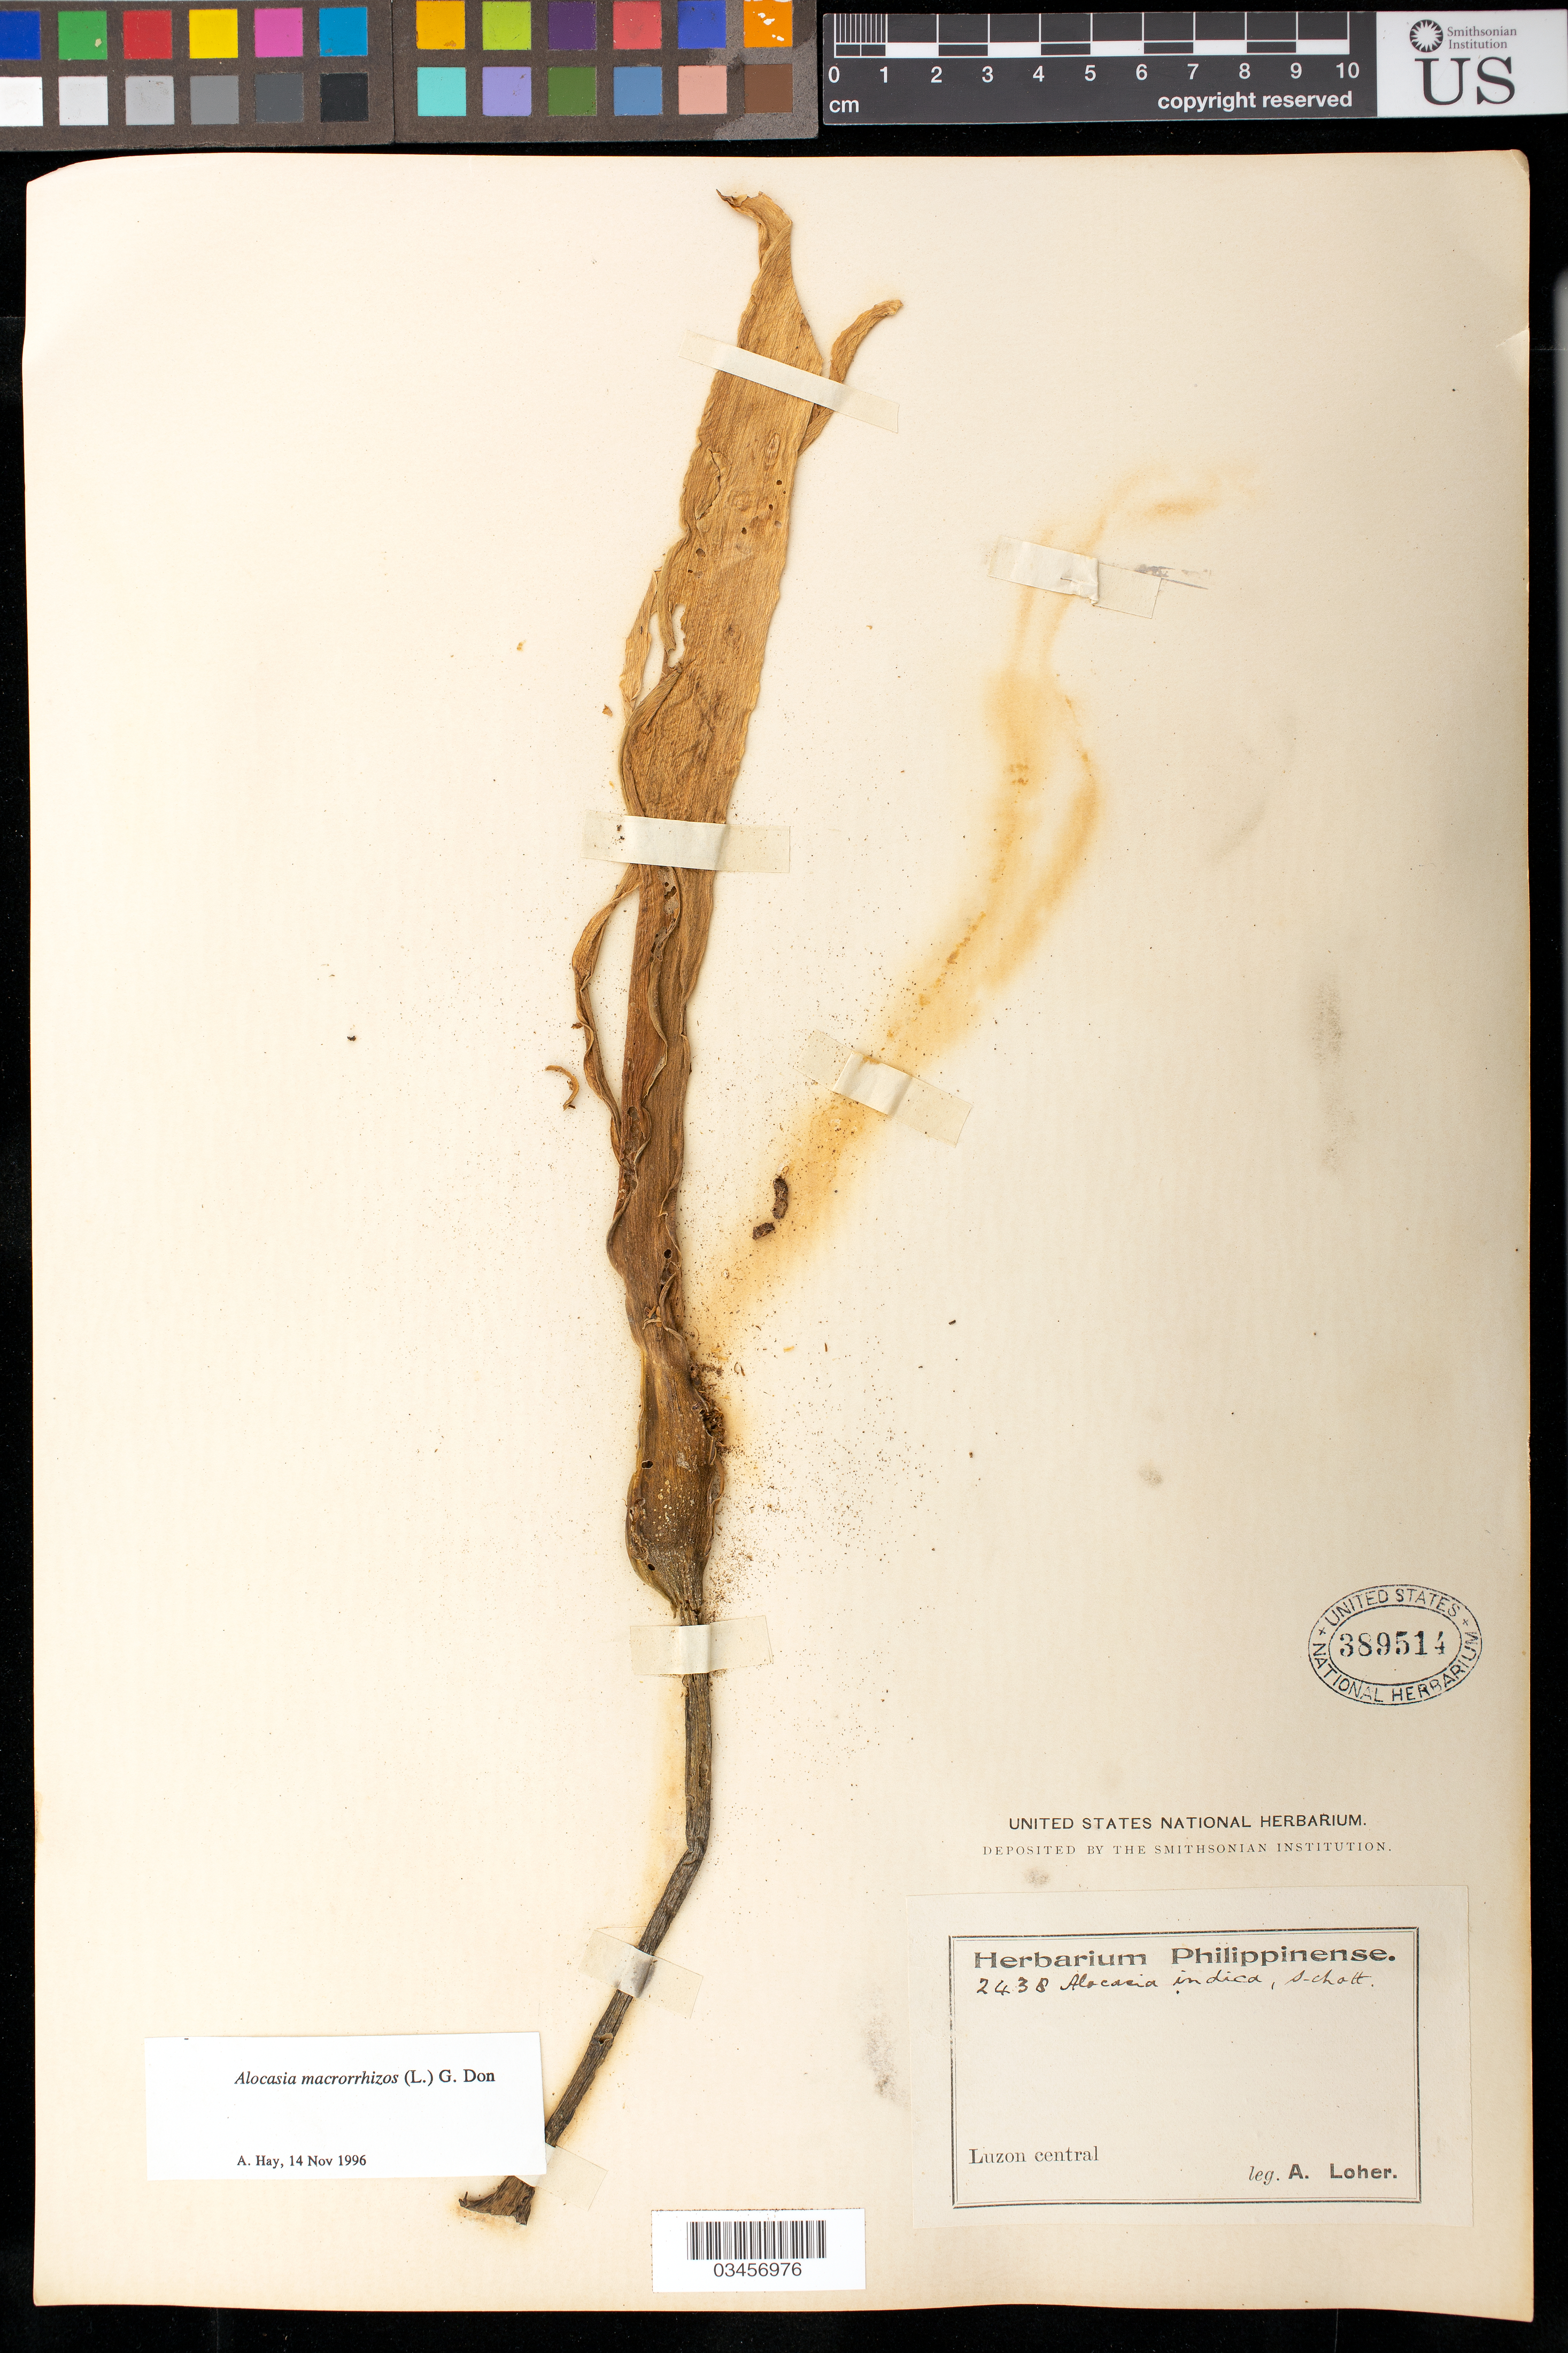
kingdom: Plantae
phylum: Tracheophyta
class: Liliopsida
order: Alismatales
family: Araceae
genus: Alocasia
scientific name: Alocasia macrorrhizos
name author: (L.) G. Don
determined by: Hay, A.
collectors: A. Loher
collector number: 2438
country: Philippines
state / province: Central Luzon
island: Luzon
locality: Luzon Central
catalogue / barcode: US 389514